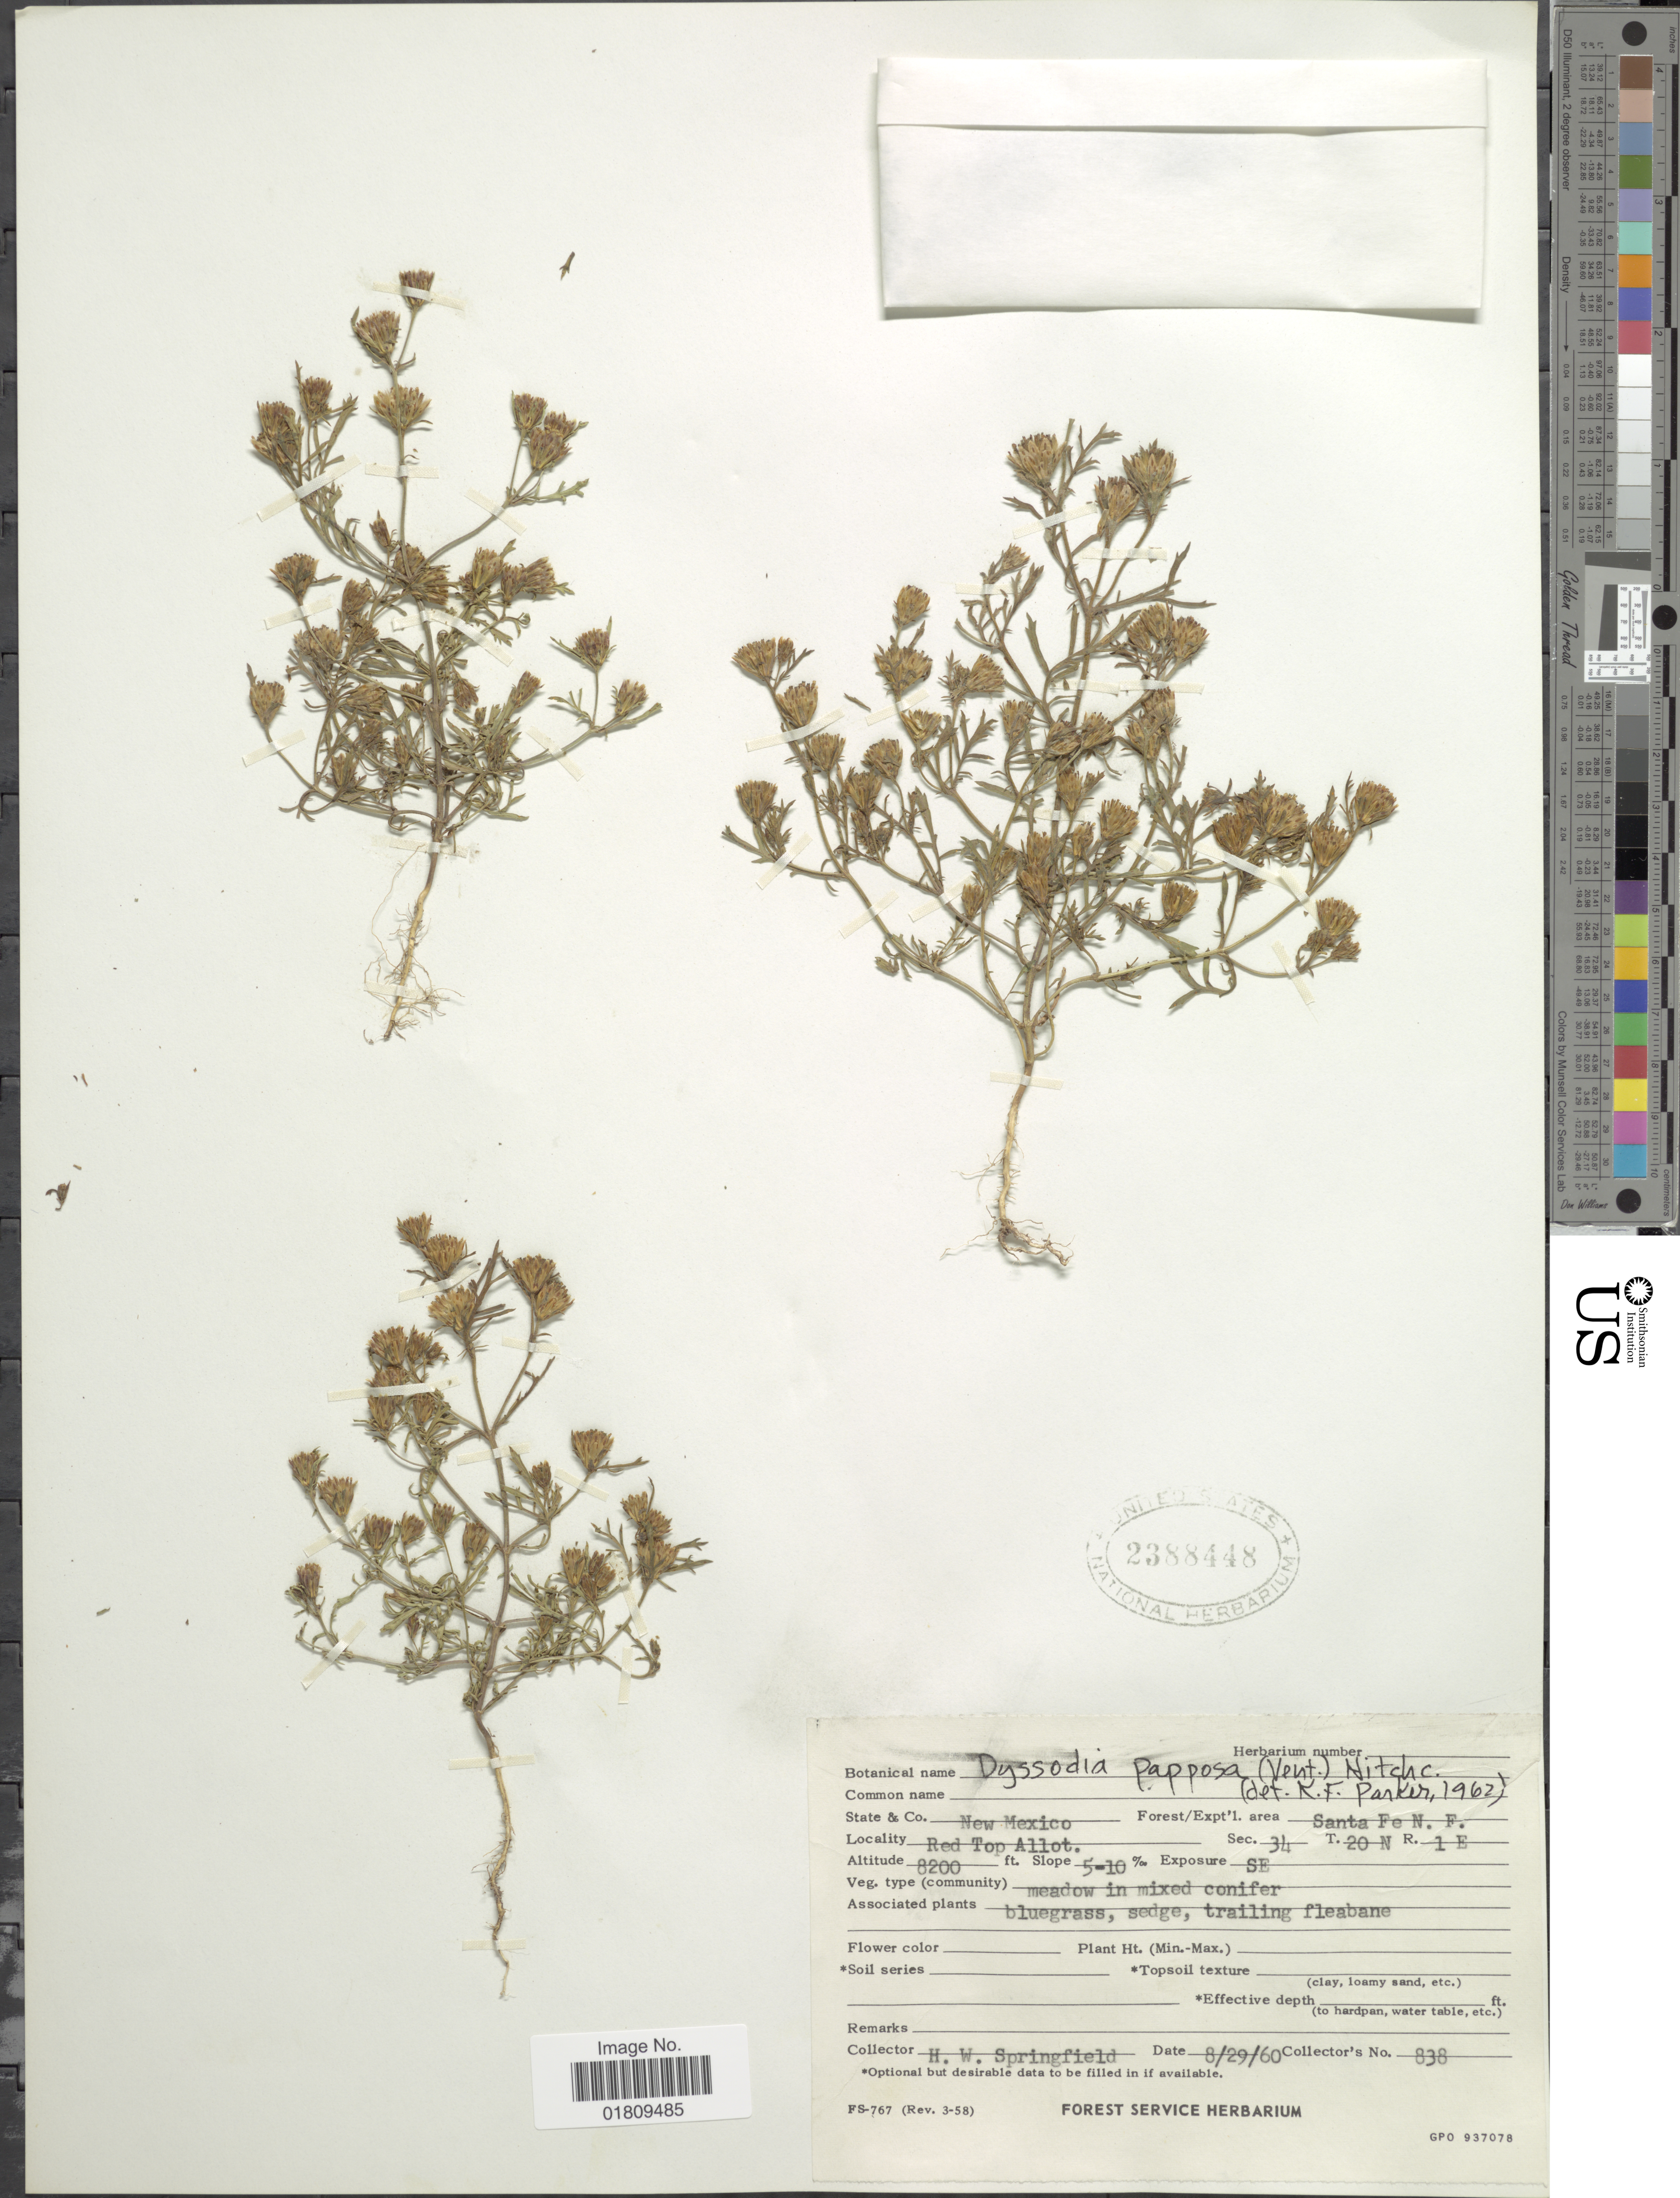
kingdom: Plantae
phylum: Tracheophyta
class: Magnoliopsida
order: Asterales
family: Asteraceae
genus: Dyssodia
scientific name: Dyssodia papposa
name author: (Vent.) Hitchc.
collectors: H. Springfield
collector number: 838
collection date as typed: Transcribed d/m/y: 29/8/60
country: United States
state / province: New Mexico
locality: Santa Fe N.F., Red Top Allot, Sec. 34, T.20N, R1E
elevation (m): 2499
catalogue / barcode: US 2388448